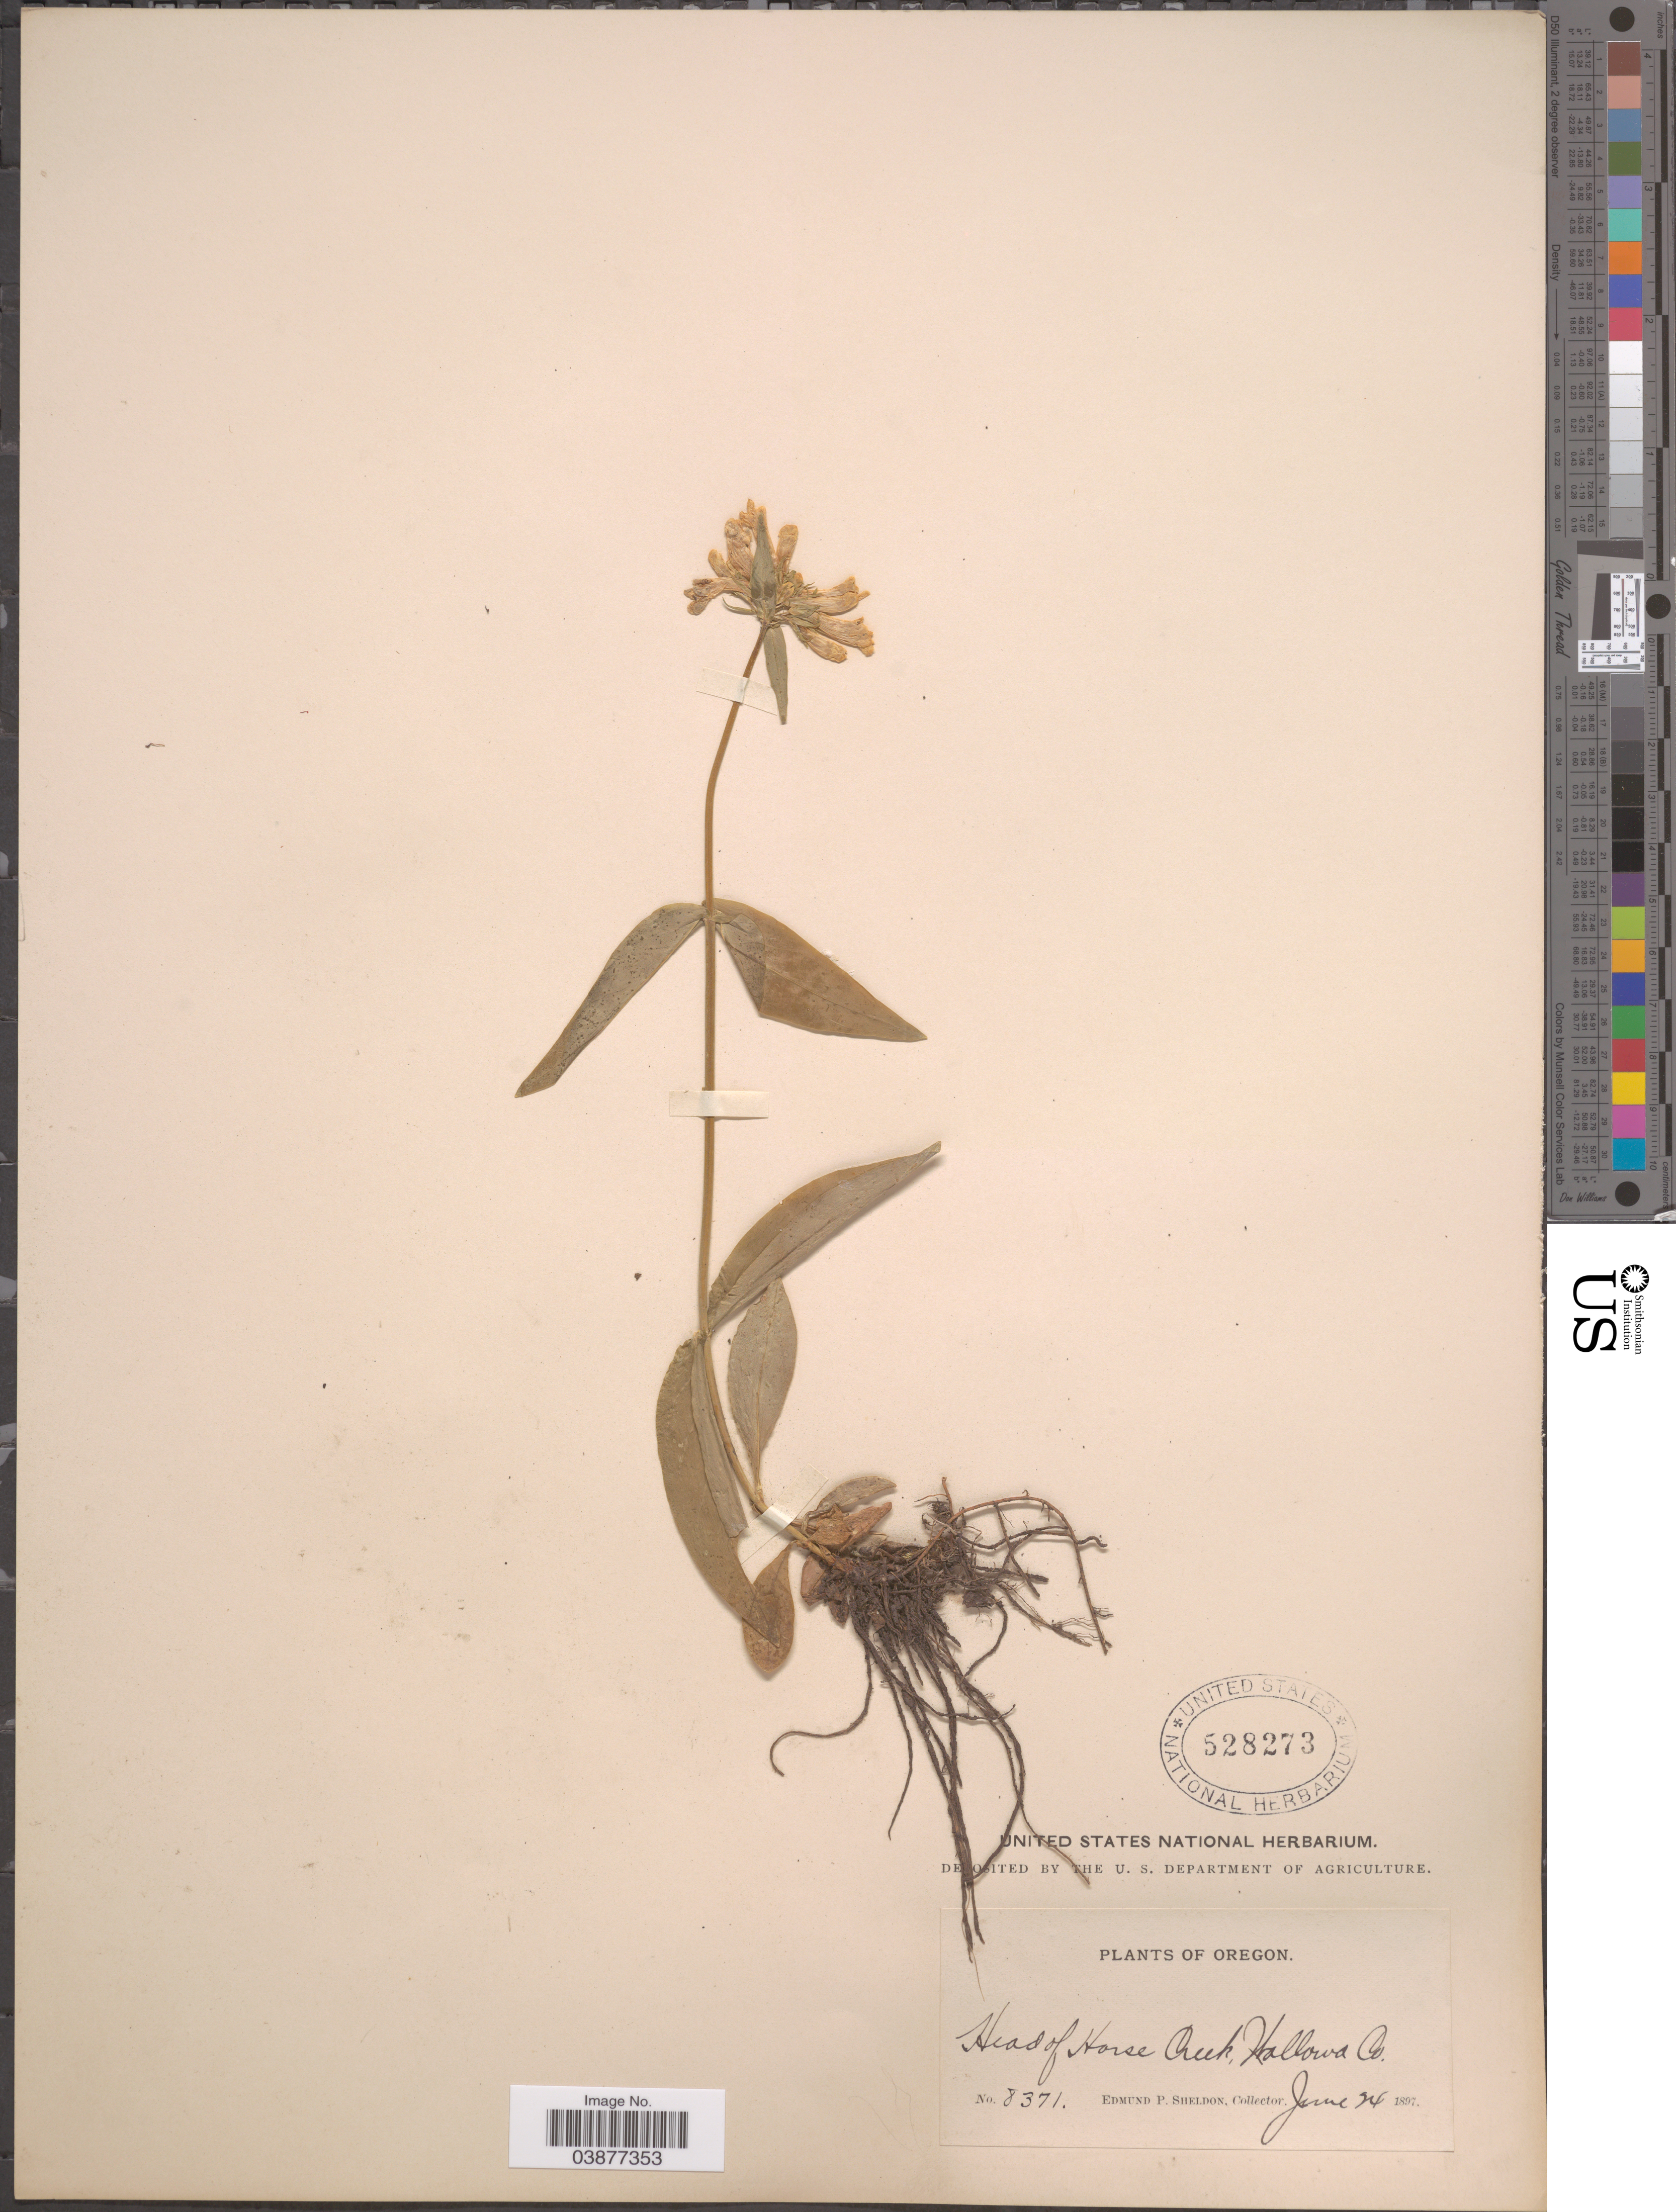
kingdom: Plantae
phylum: Tracheophyta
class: Magnoliopsida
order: Lamiales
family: Plantaginaceae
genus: Penstemon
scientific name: Penstemon productus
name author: Greene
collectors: E. P. Sheldon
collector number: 8371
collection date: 1897-06-24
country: United States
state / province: Oregon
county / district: Wallowa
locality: Head of Horse Creek, Wallowa Co.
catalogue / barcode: US 528273